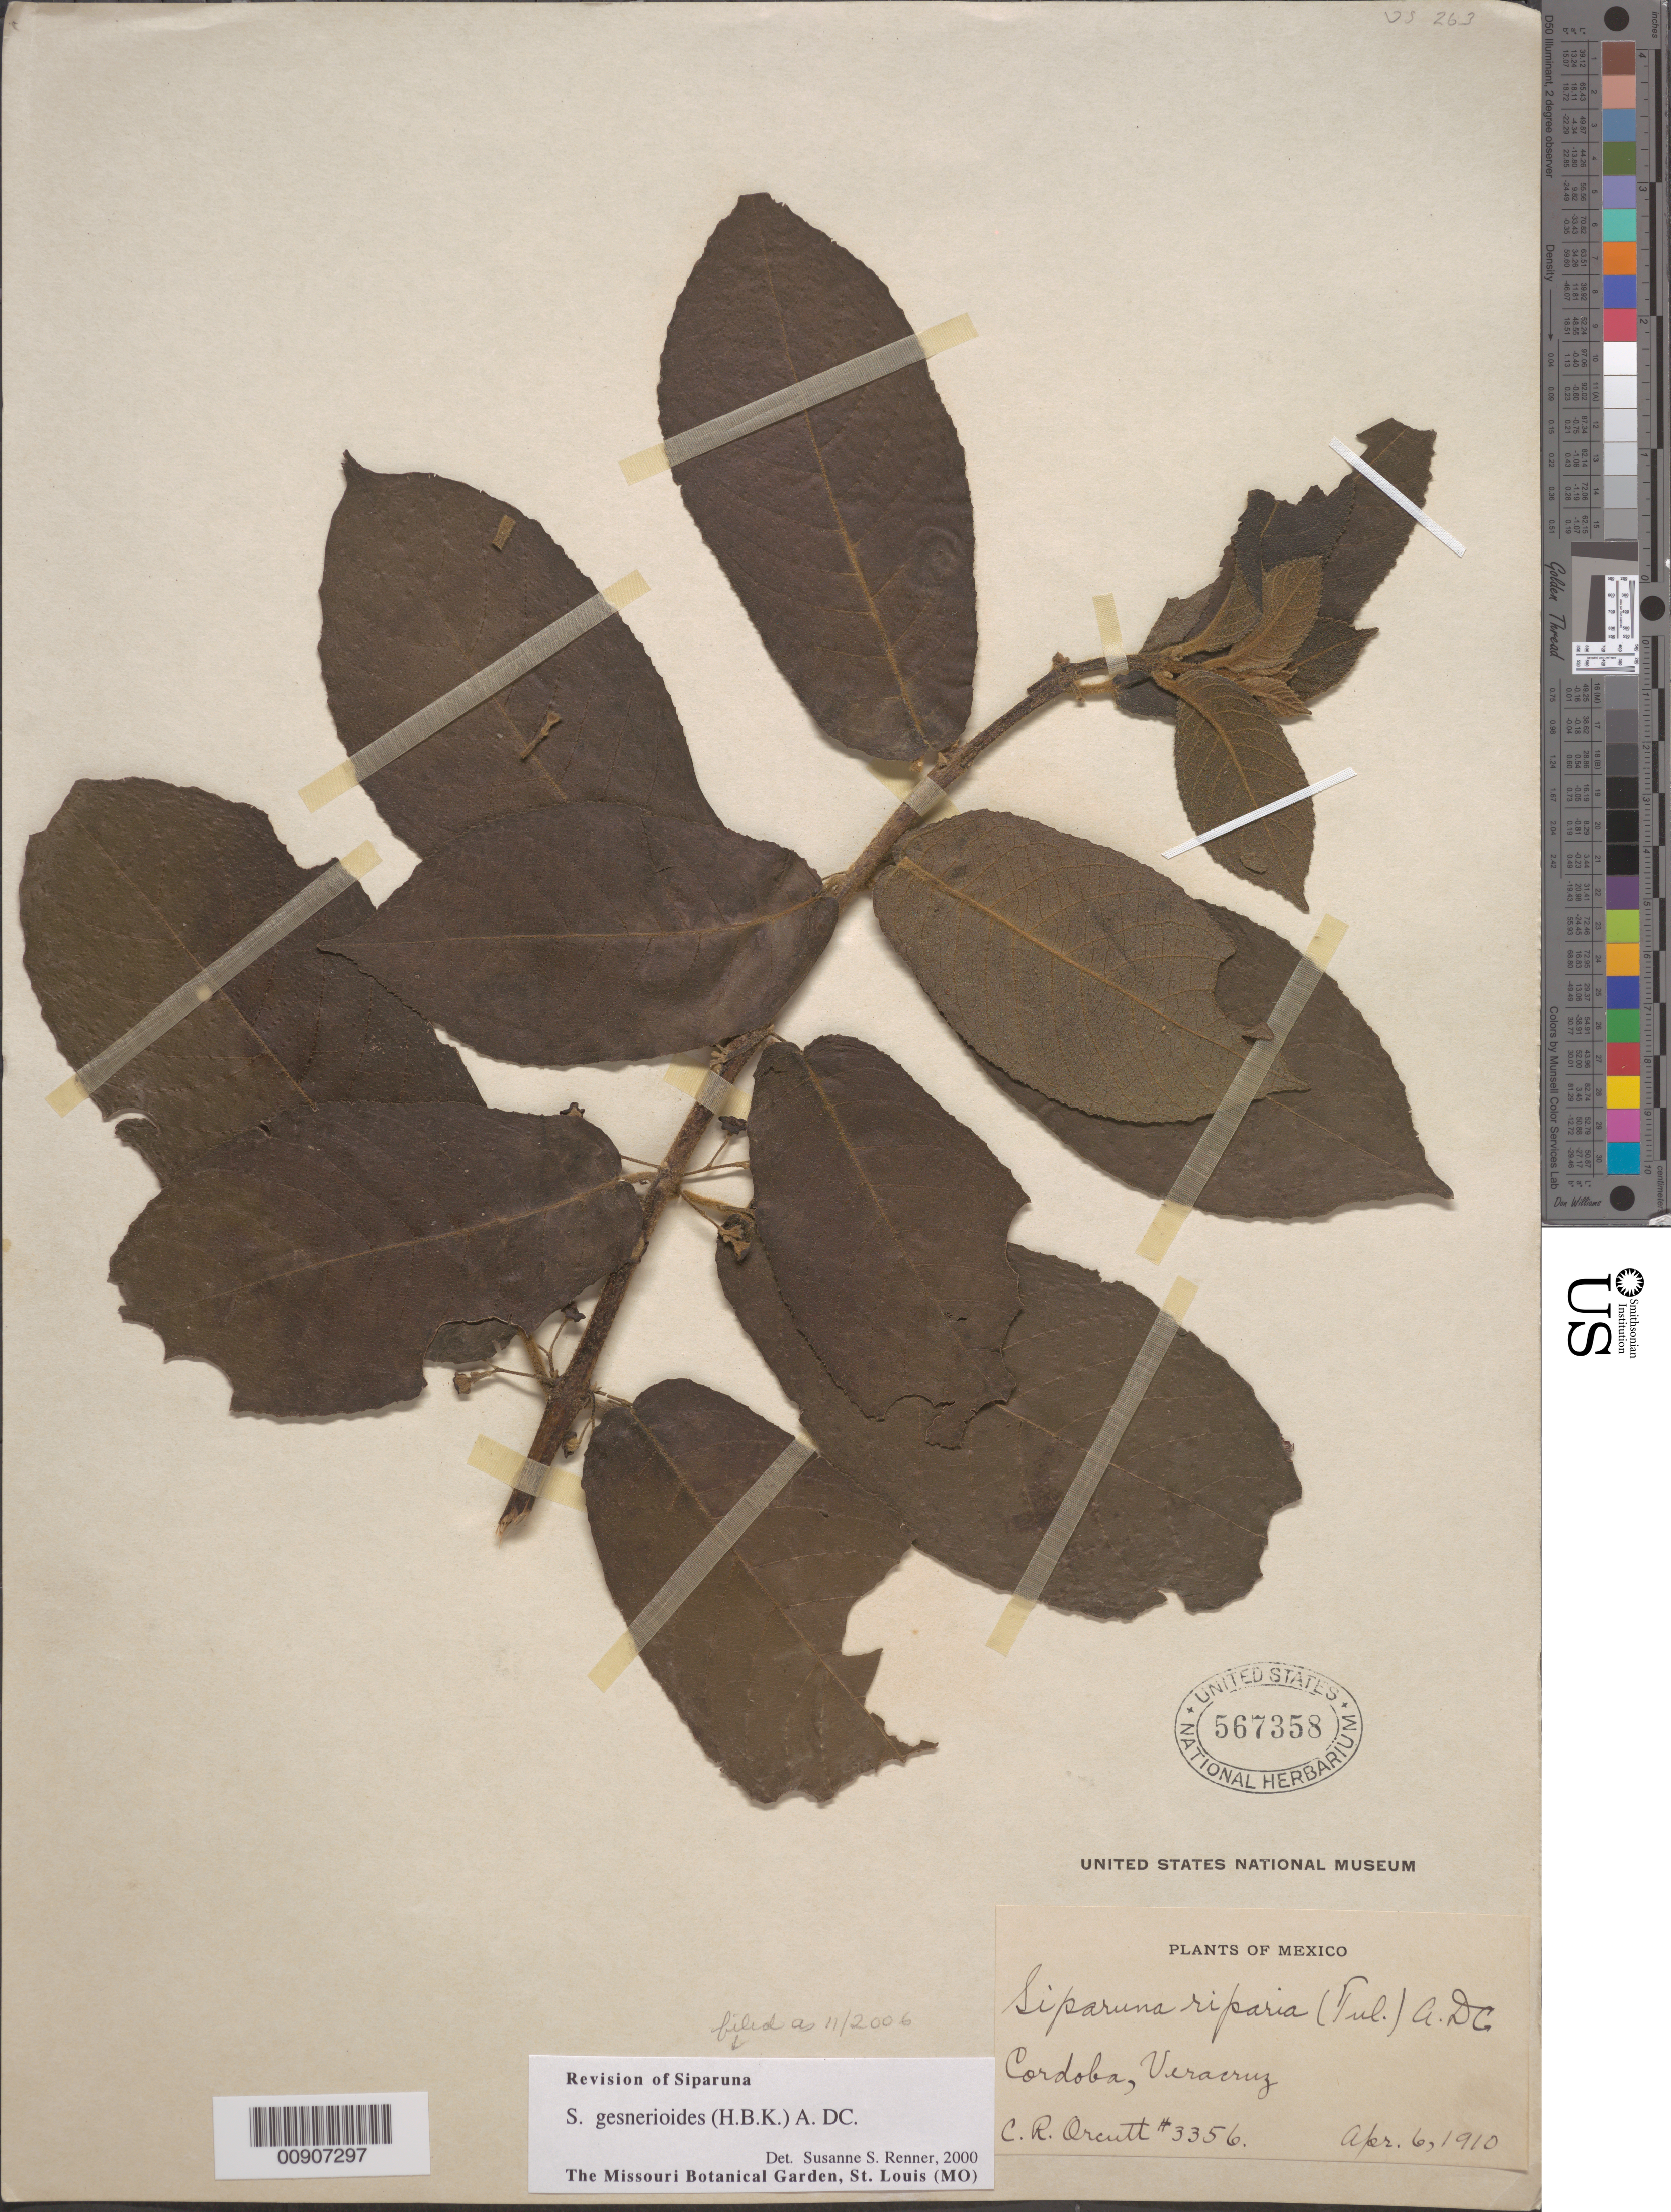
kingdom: Plantae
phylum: Tracheophyta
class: Magnoliopsida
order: Laurales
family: Siparunaceae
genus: Siparuna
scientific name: Siparuna gesnerioides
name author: (Kunth) A. DC.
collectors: C. R. Orcutt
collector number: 3356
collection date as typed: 06 Apr 1910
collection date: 1910-04-06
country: Mexico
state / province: Veracruz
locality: Cordoba, Veracruz.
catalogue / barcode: US 567358